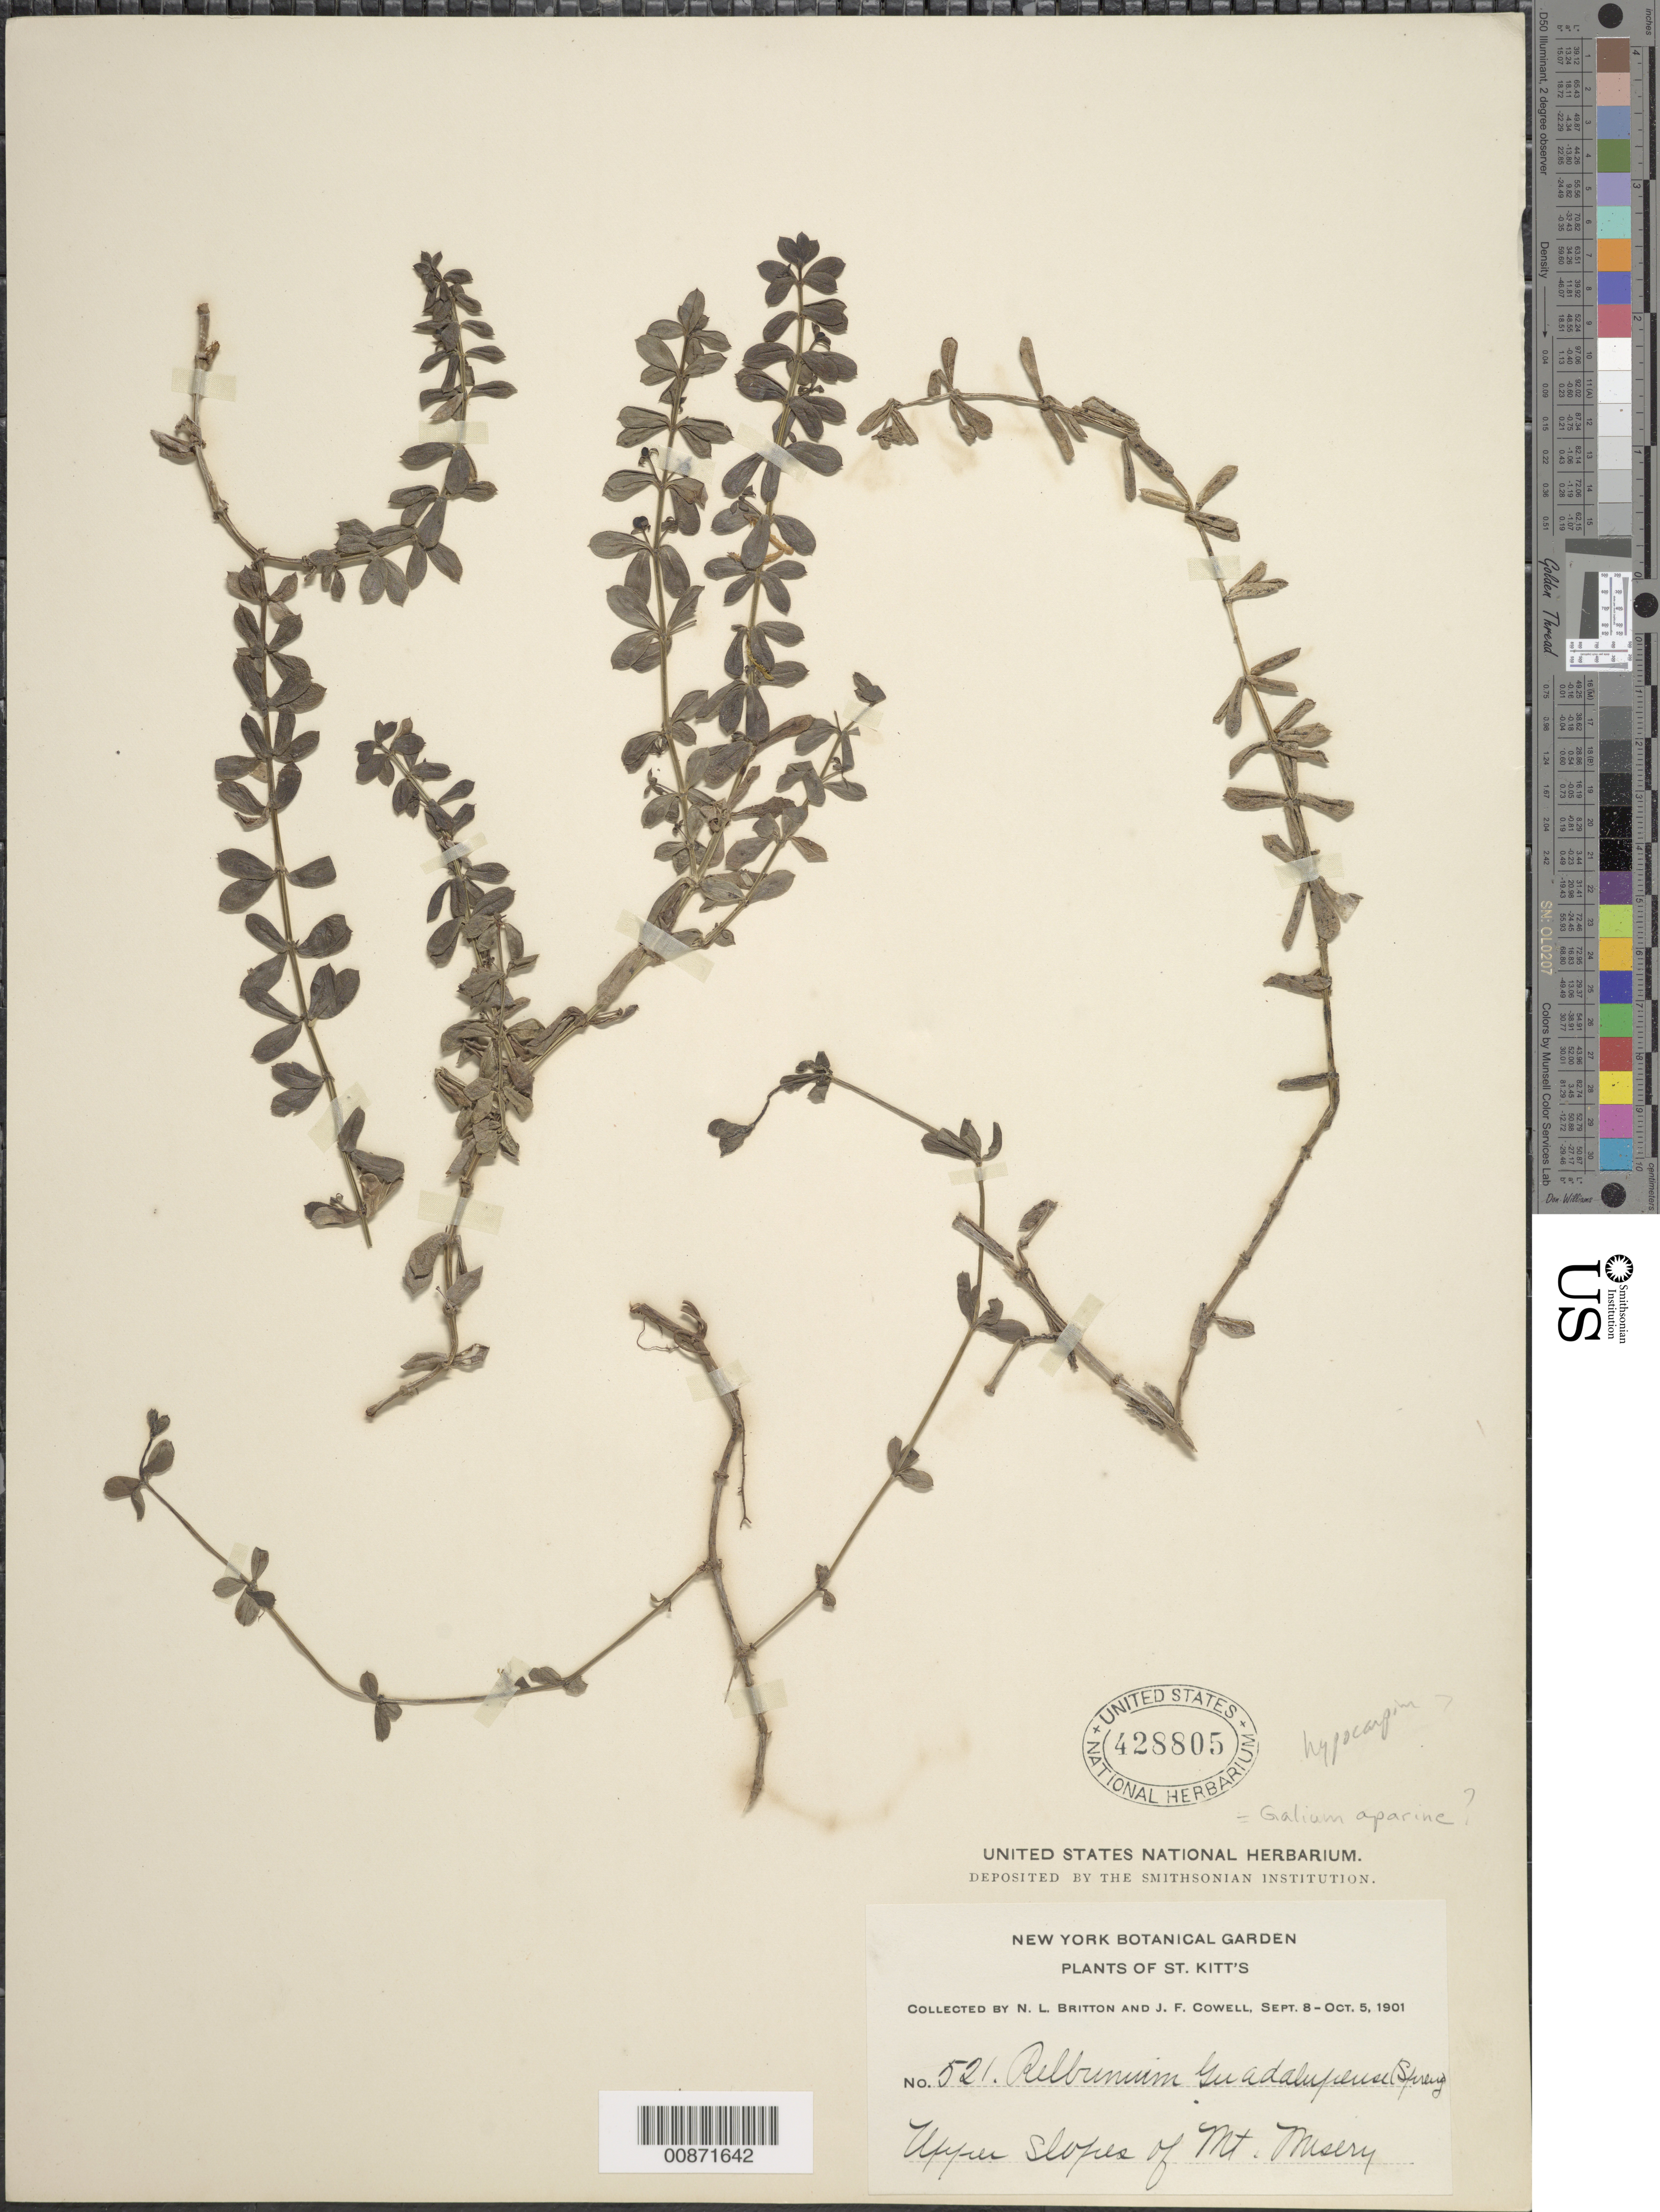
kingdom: Plantae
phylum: Tracheophyta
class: Magnoliopsida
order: Gentianales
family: Rubiaceae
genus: Galium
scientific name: Galium hypocarpium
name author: (L.) Endl. ex Griseb.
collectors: N. Britton & J. F. Cowell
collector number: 521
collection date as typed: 08 Sep 1901 to 05 Oct 1901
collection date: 1901-09-08/1901-10-05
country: St. Christopher-Nevis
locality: Upper slopes of Mt. Misery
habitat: Montane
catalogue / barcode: US 428805